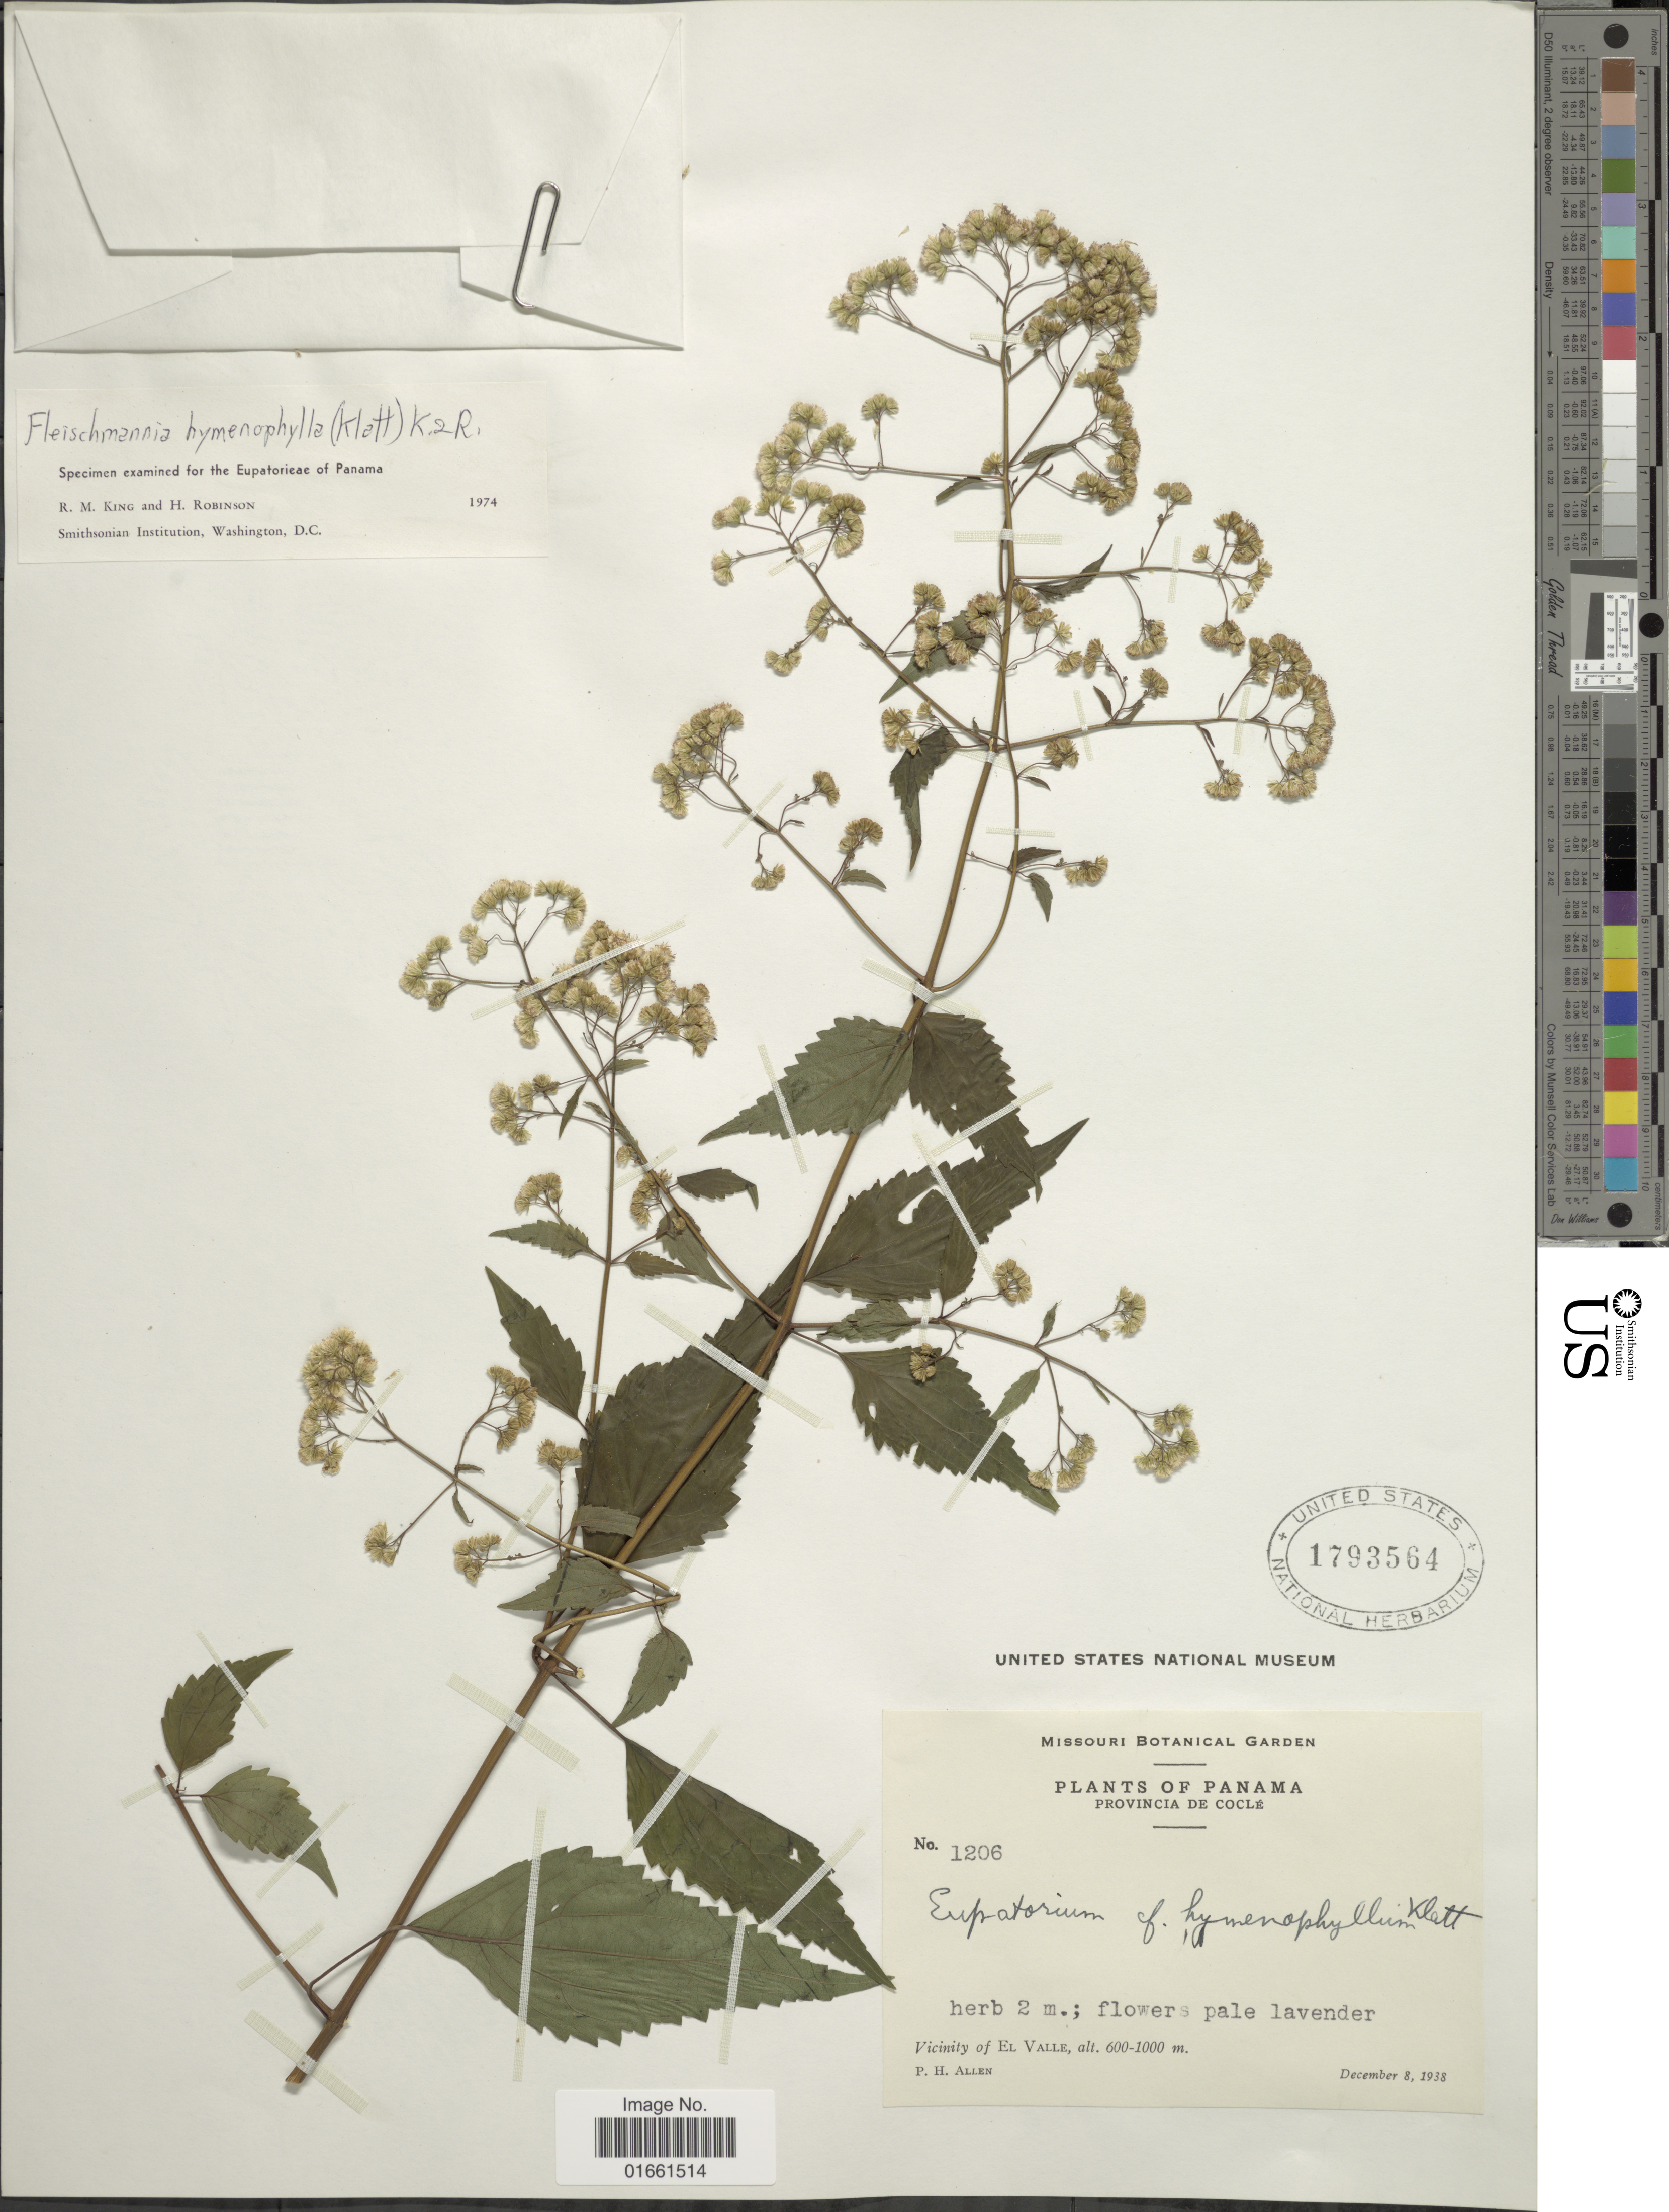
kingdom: Plantae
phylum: Tracheophyta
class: Magnoliopsida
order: Asterales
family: Asteraceae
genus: Fleischmannia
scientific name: Fleischmannia hymenophylla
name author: (Klatt) R.M. King & H. Rob.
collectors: P. H. Allen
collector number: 1206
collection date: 1938-12-08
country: Panama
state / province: Coclé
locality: Vicinity of El Valle.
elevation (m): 600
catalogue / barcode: US 1793564